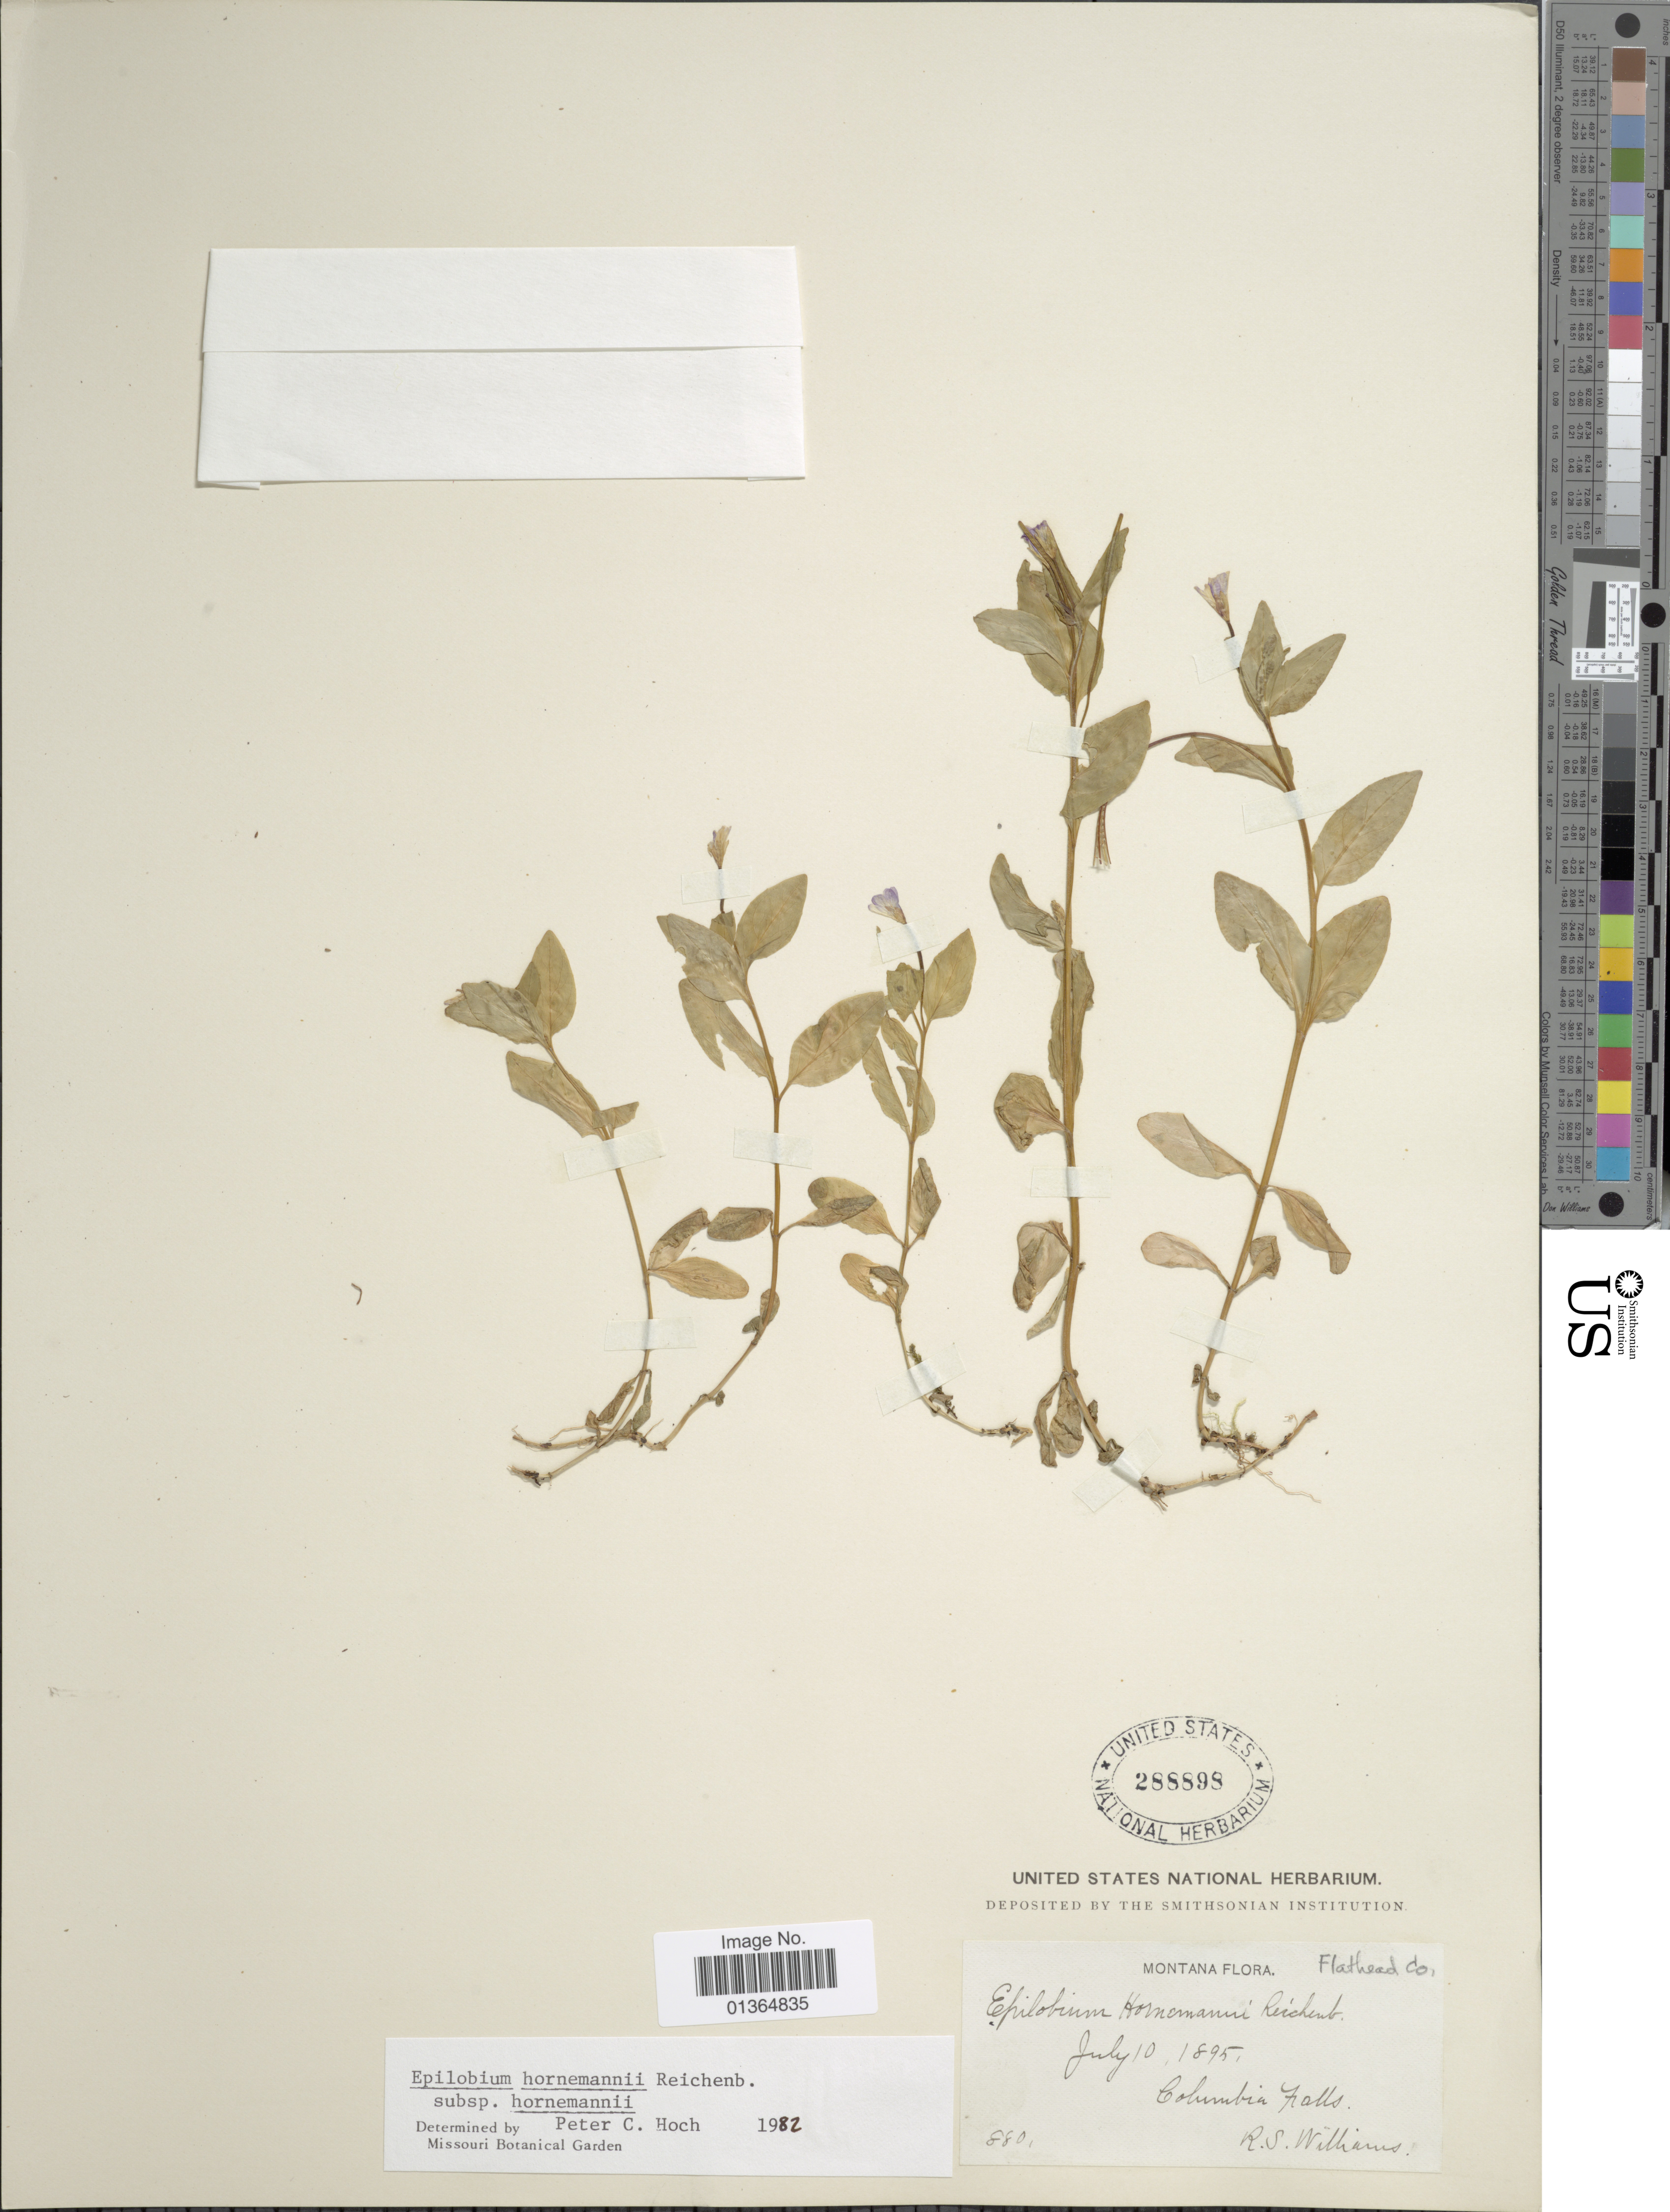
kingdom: Plantae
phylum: Tracheophyta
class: Magnoliopsida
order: Myrtales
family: Onagraceae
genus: Epilobium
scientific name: Epilobium hornemannii subsp. hornemannii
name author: Rchb.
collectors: R. S. Williams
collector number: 880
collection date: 1895-07-10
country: United States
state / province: Montana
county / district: Flathead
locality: Columbia Falls.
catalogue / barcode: US 288898